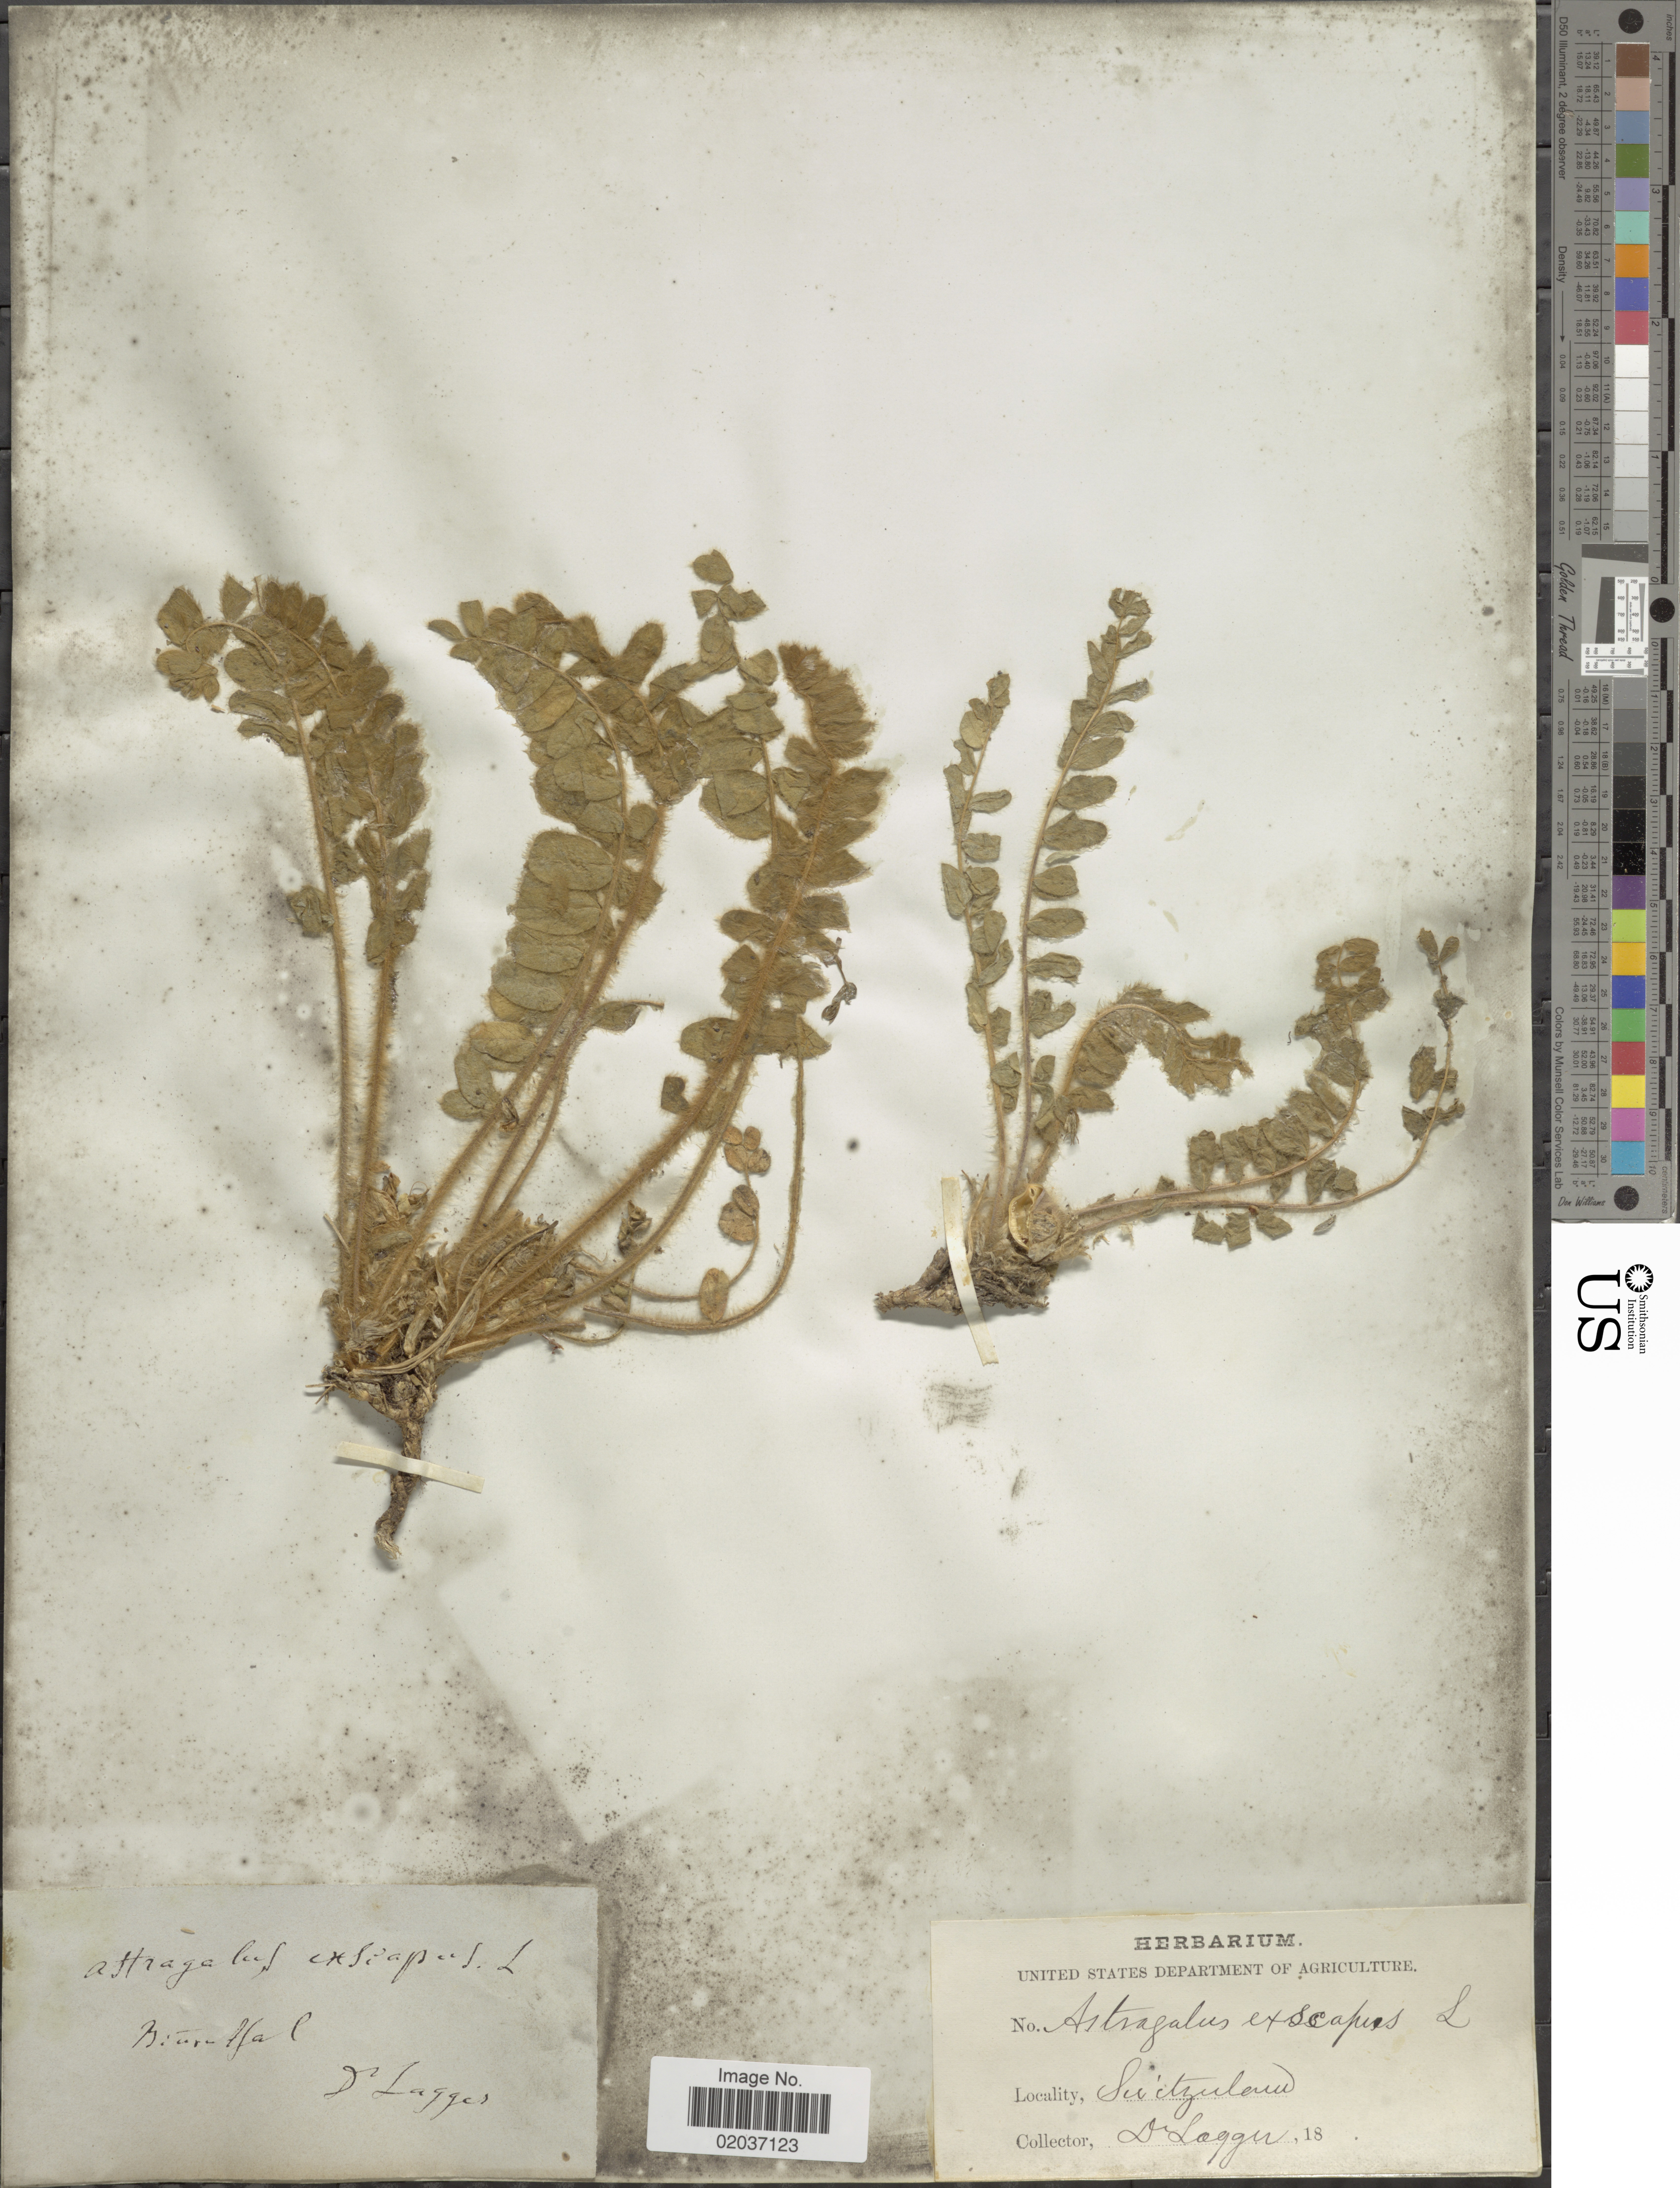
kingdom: Plantae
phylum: Tracheophyta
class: Magnoliopsida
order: Fabales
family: Fabaceae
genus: Astragalus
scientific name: Astragalus exscapus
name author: L.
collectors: F. J. Lagger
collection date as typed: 18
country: Switzerland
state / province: Solothurn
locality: Brunnenthal